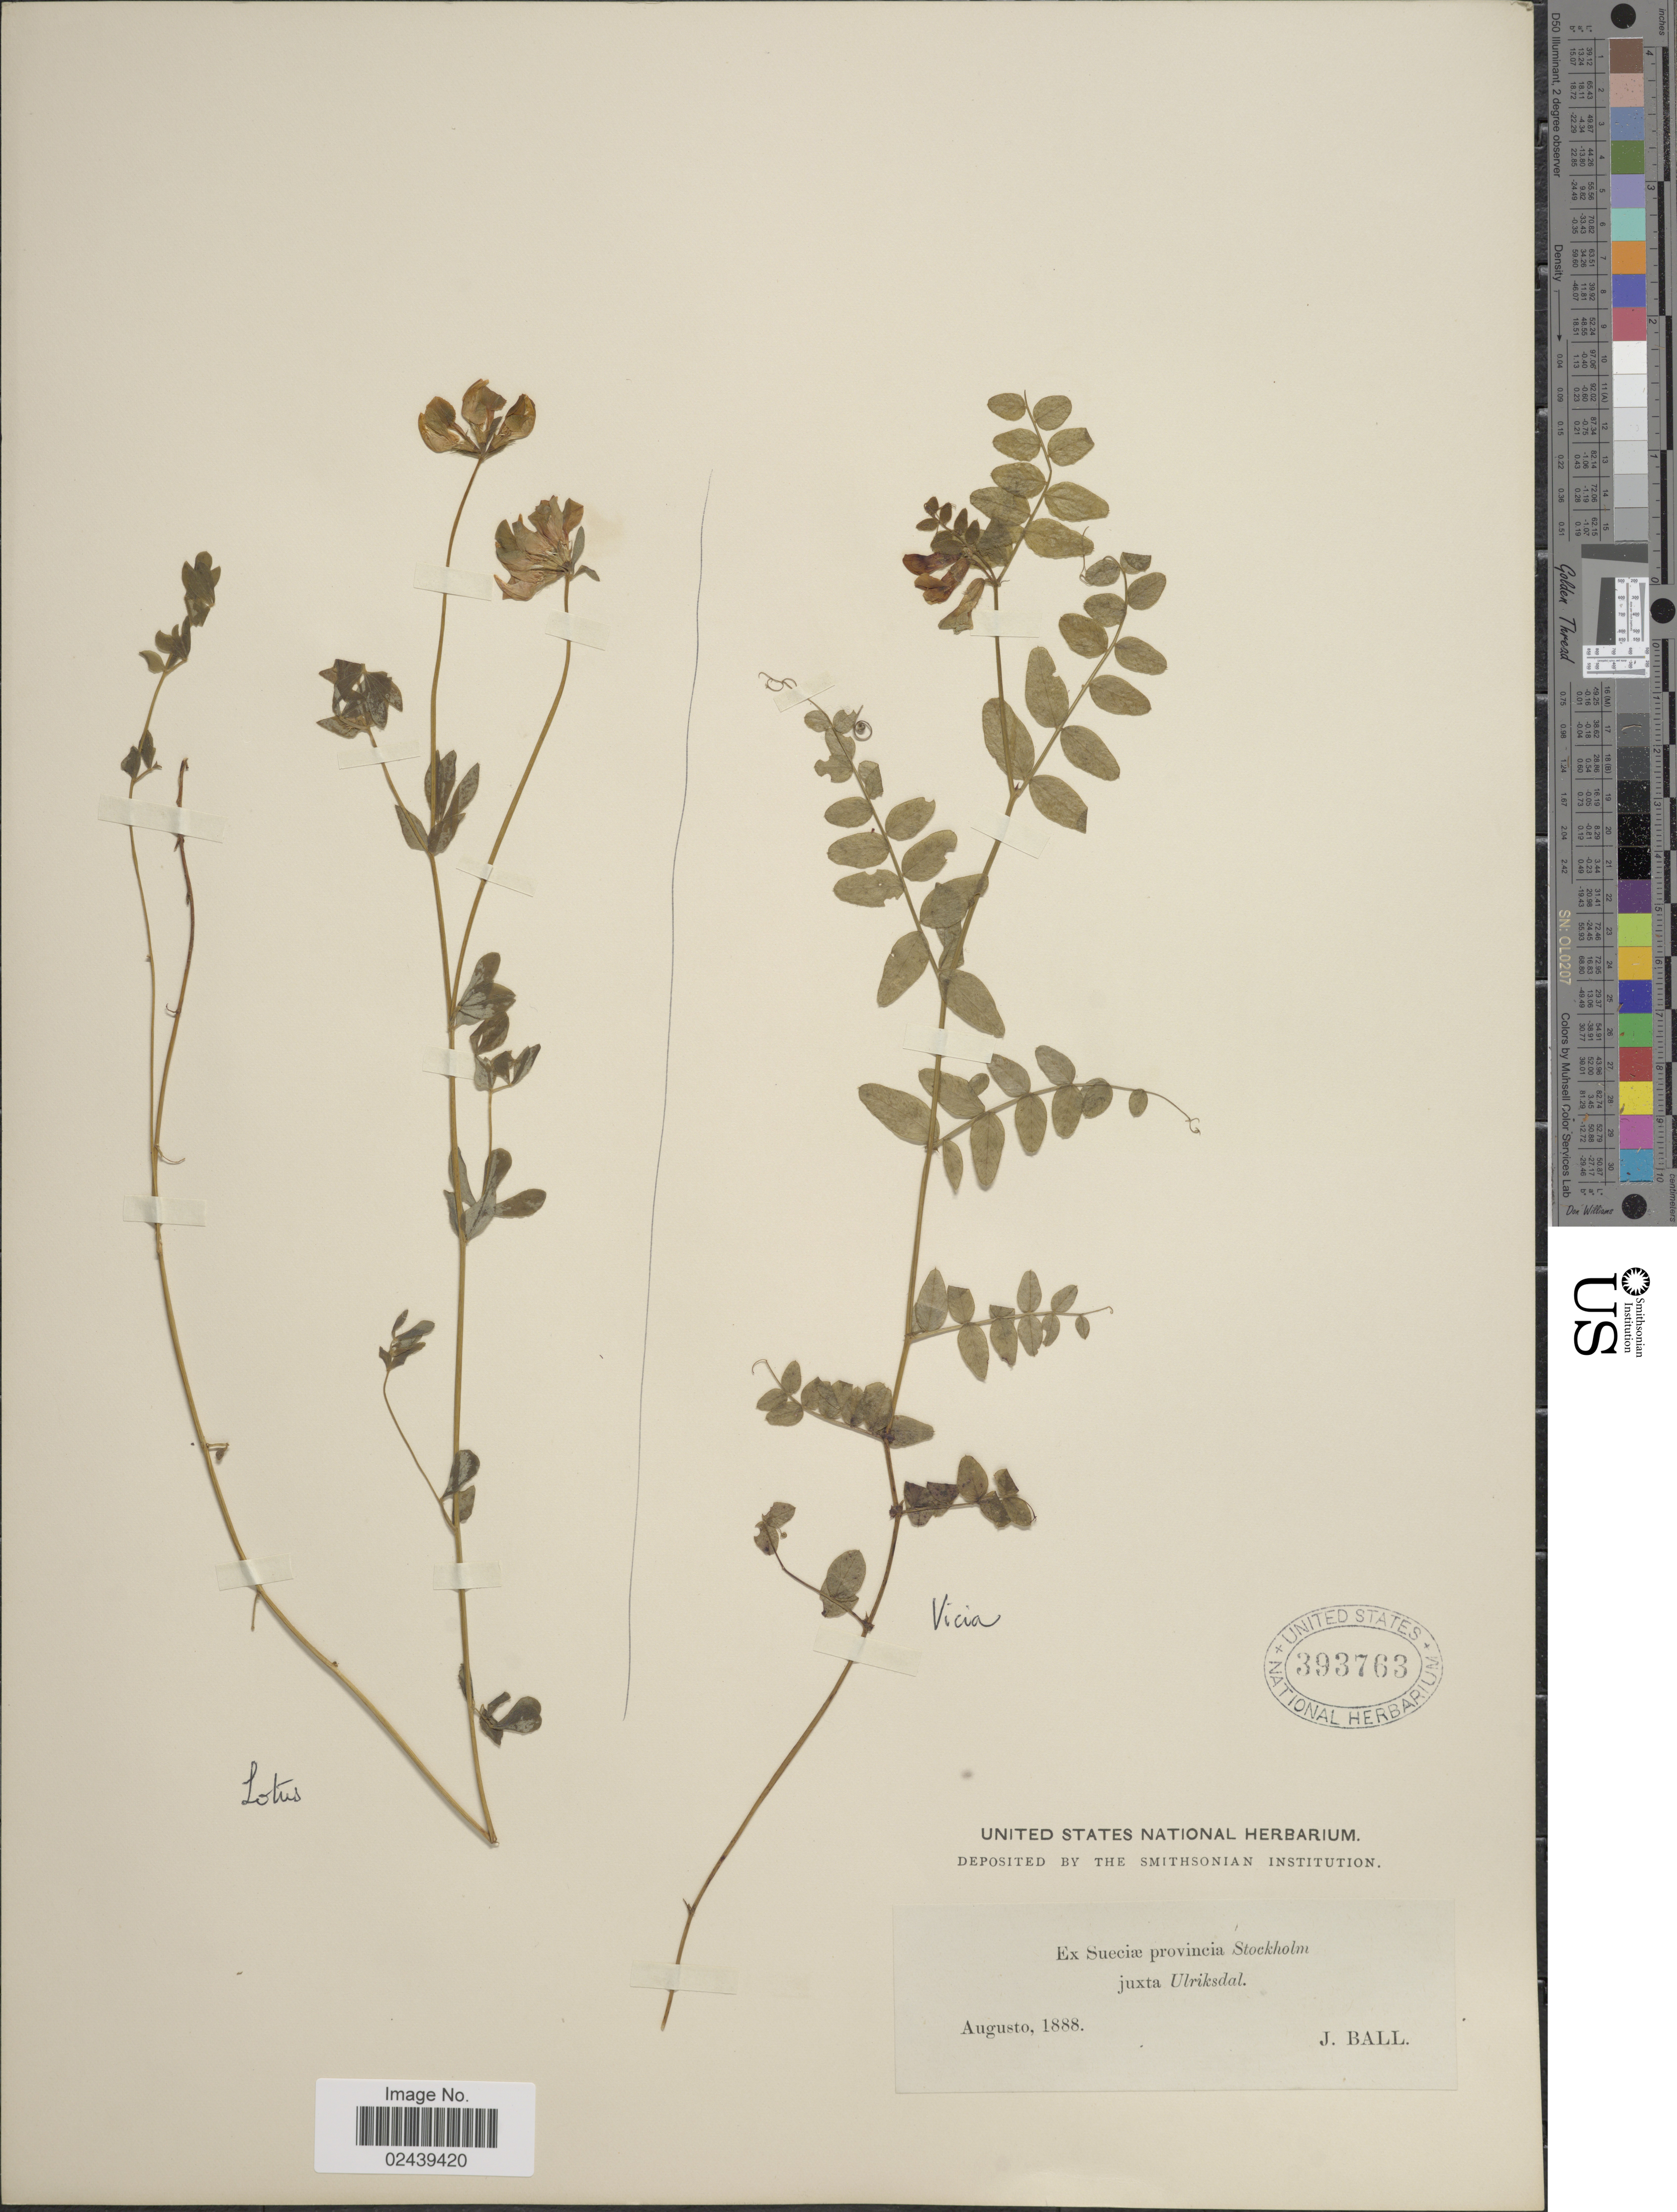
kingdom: Plantae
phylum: Tracheophyta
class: Magnoliopsida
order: Fabales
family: Fabaceae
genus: Vicia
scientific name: Vicia sp.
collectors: J. Ball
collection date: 1888-08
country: Sweden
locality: Ex Sueciae provincia Stockholm juxta Ulriksdal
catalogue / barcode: US 393763